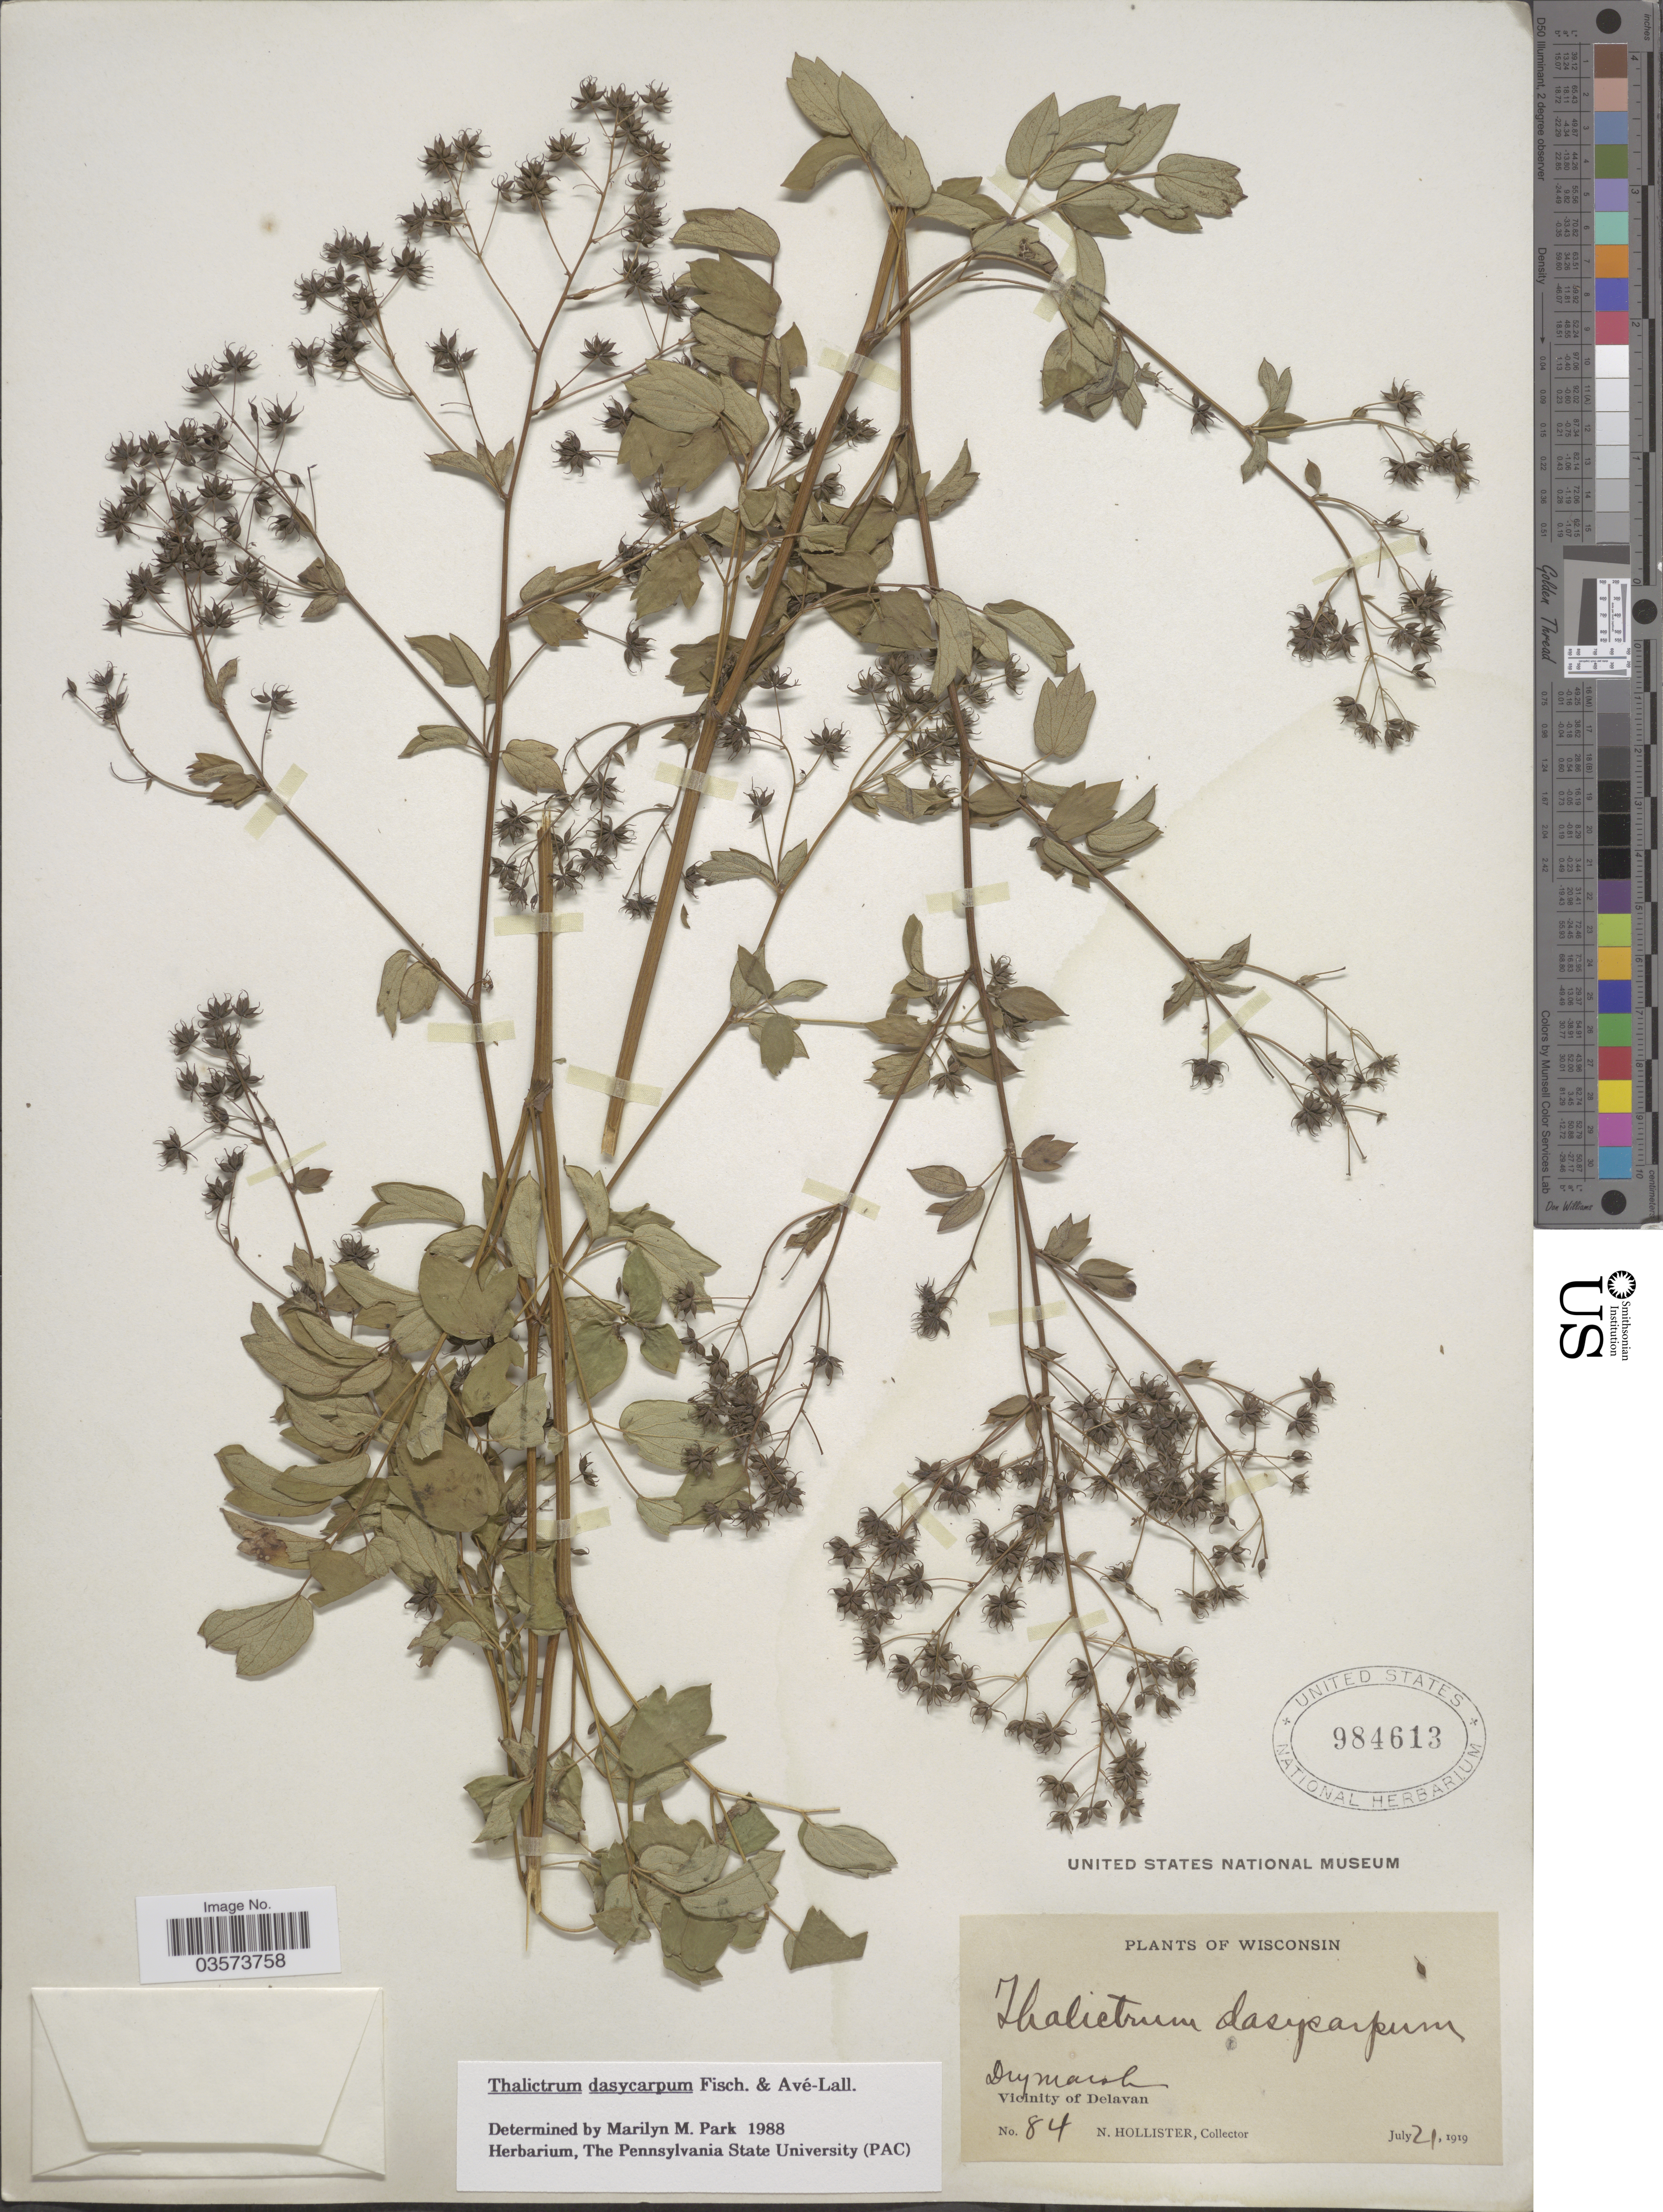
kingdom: Plantae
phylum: Tracheophyta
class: Magnoliopsida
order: Ranunculales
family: Ranunculaceae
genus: Thalictrum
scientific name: Thalictrum dasycarpum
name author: Fisch. & Avé-Lall.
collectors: N. Hollister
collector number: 84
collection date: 1919-07-21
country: United States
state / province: Wisconsin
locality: Vicinity of Delavan.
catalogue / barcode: US 984613